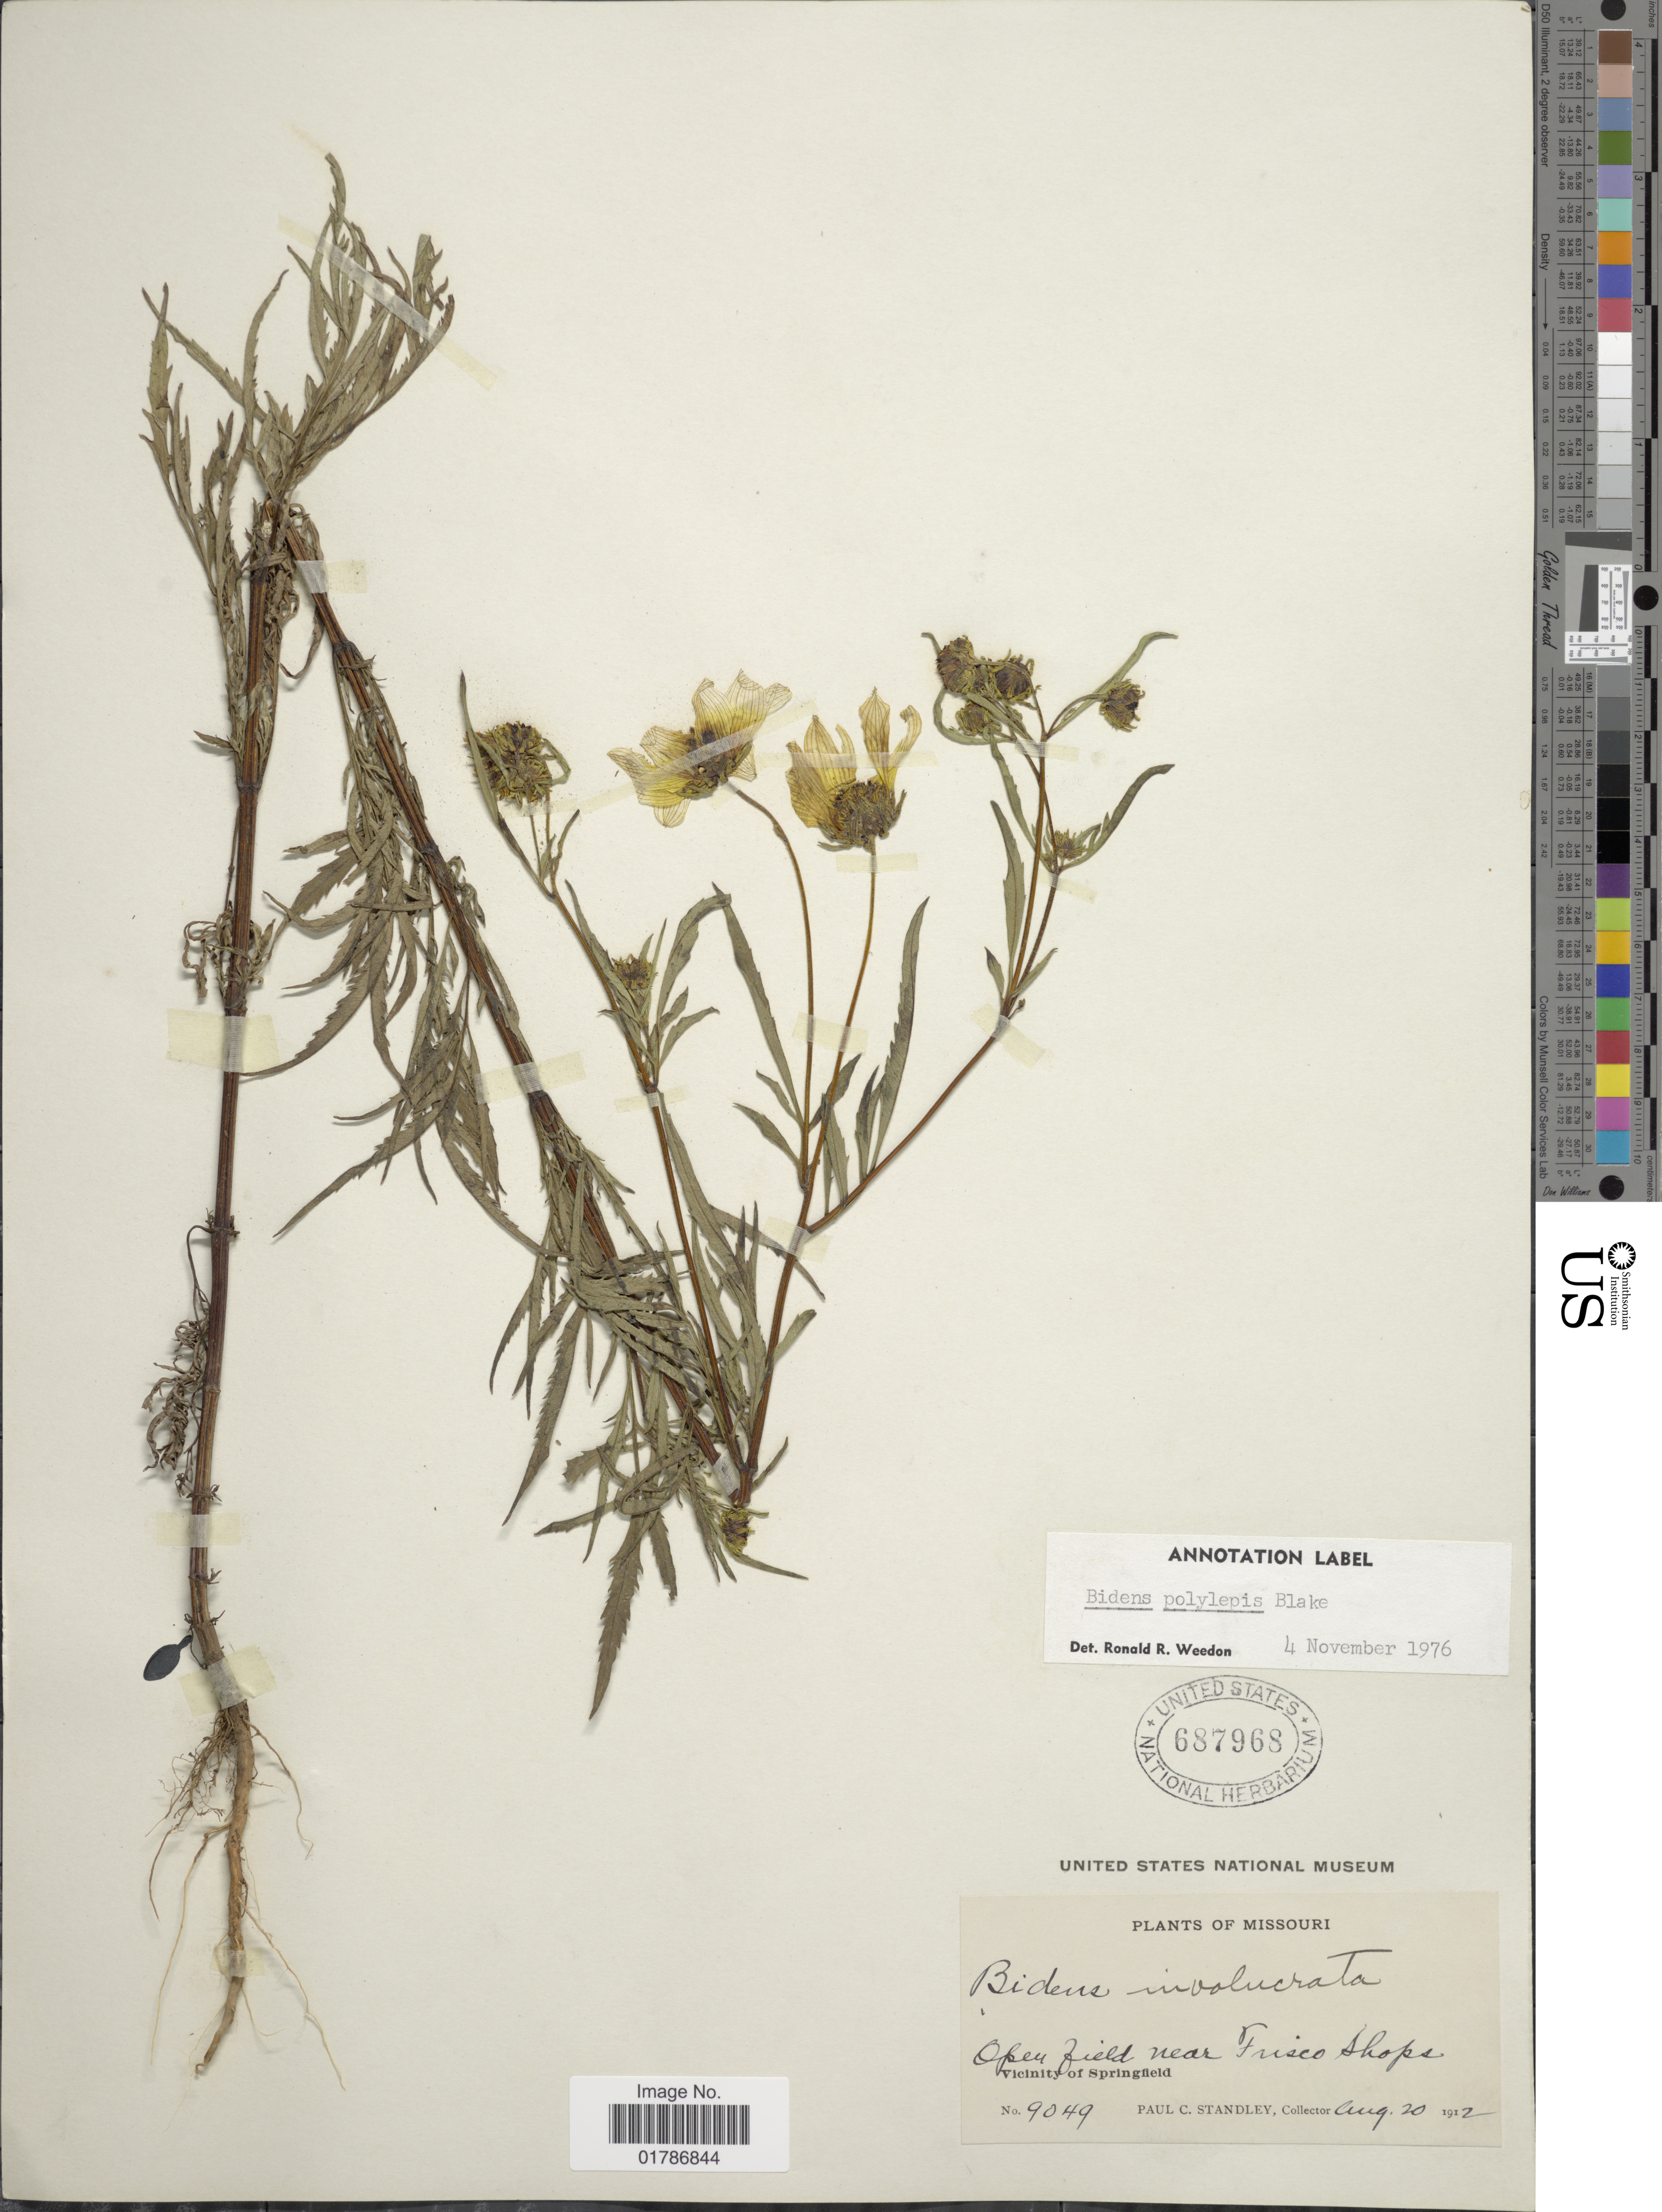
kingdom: Plantae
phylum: Tracheophyta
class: Magnoliopsida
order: Asterales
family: Asteraceae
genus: Bidens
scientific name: Bidens polylepis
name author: S.F. Blake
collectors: P. C. Standley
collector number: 9049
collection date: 1912-08-20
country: United States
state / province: Missouri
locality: Open field near Frisco slope, Vicinity of Springfield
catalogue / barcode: US 687968